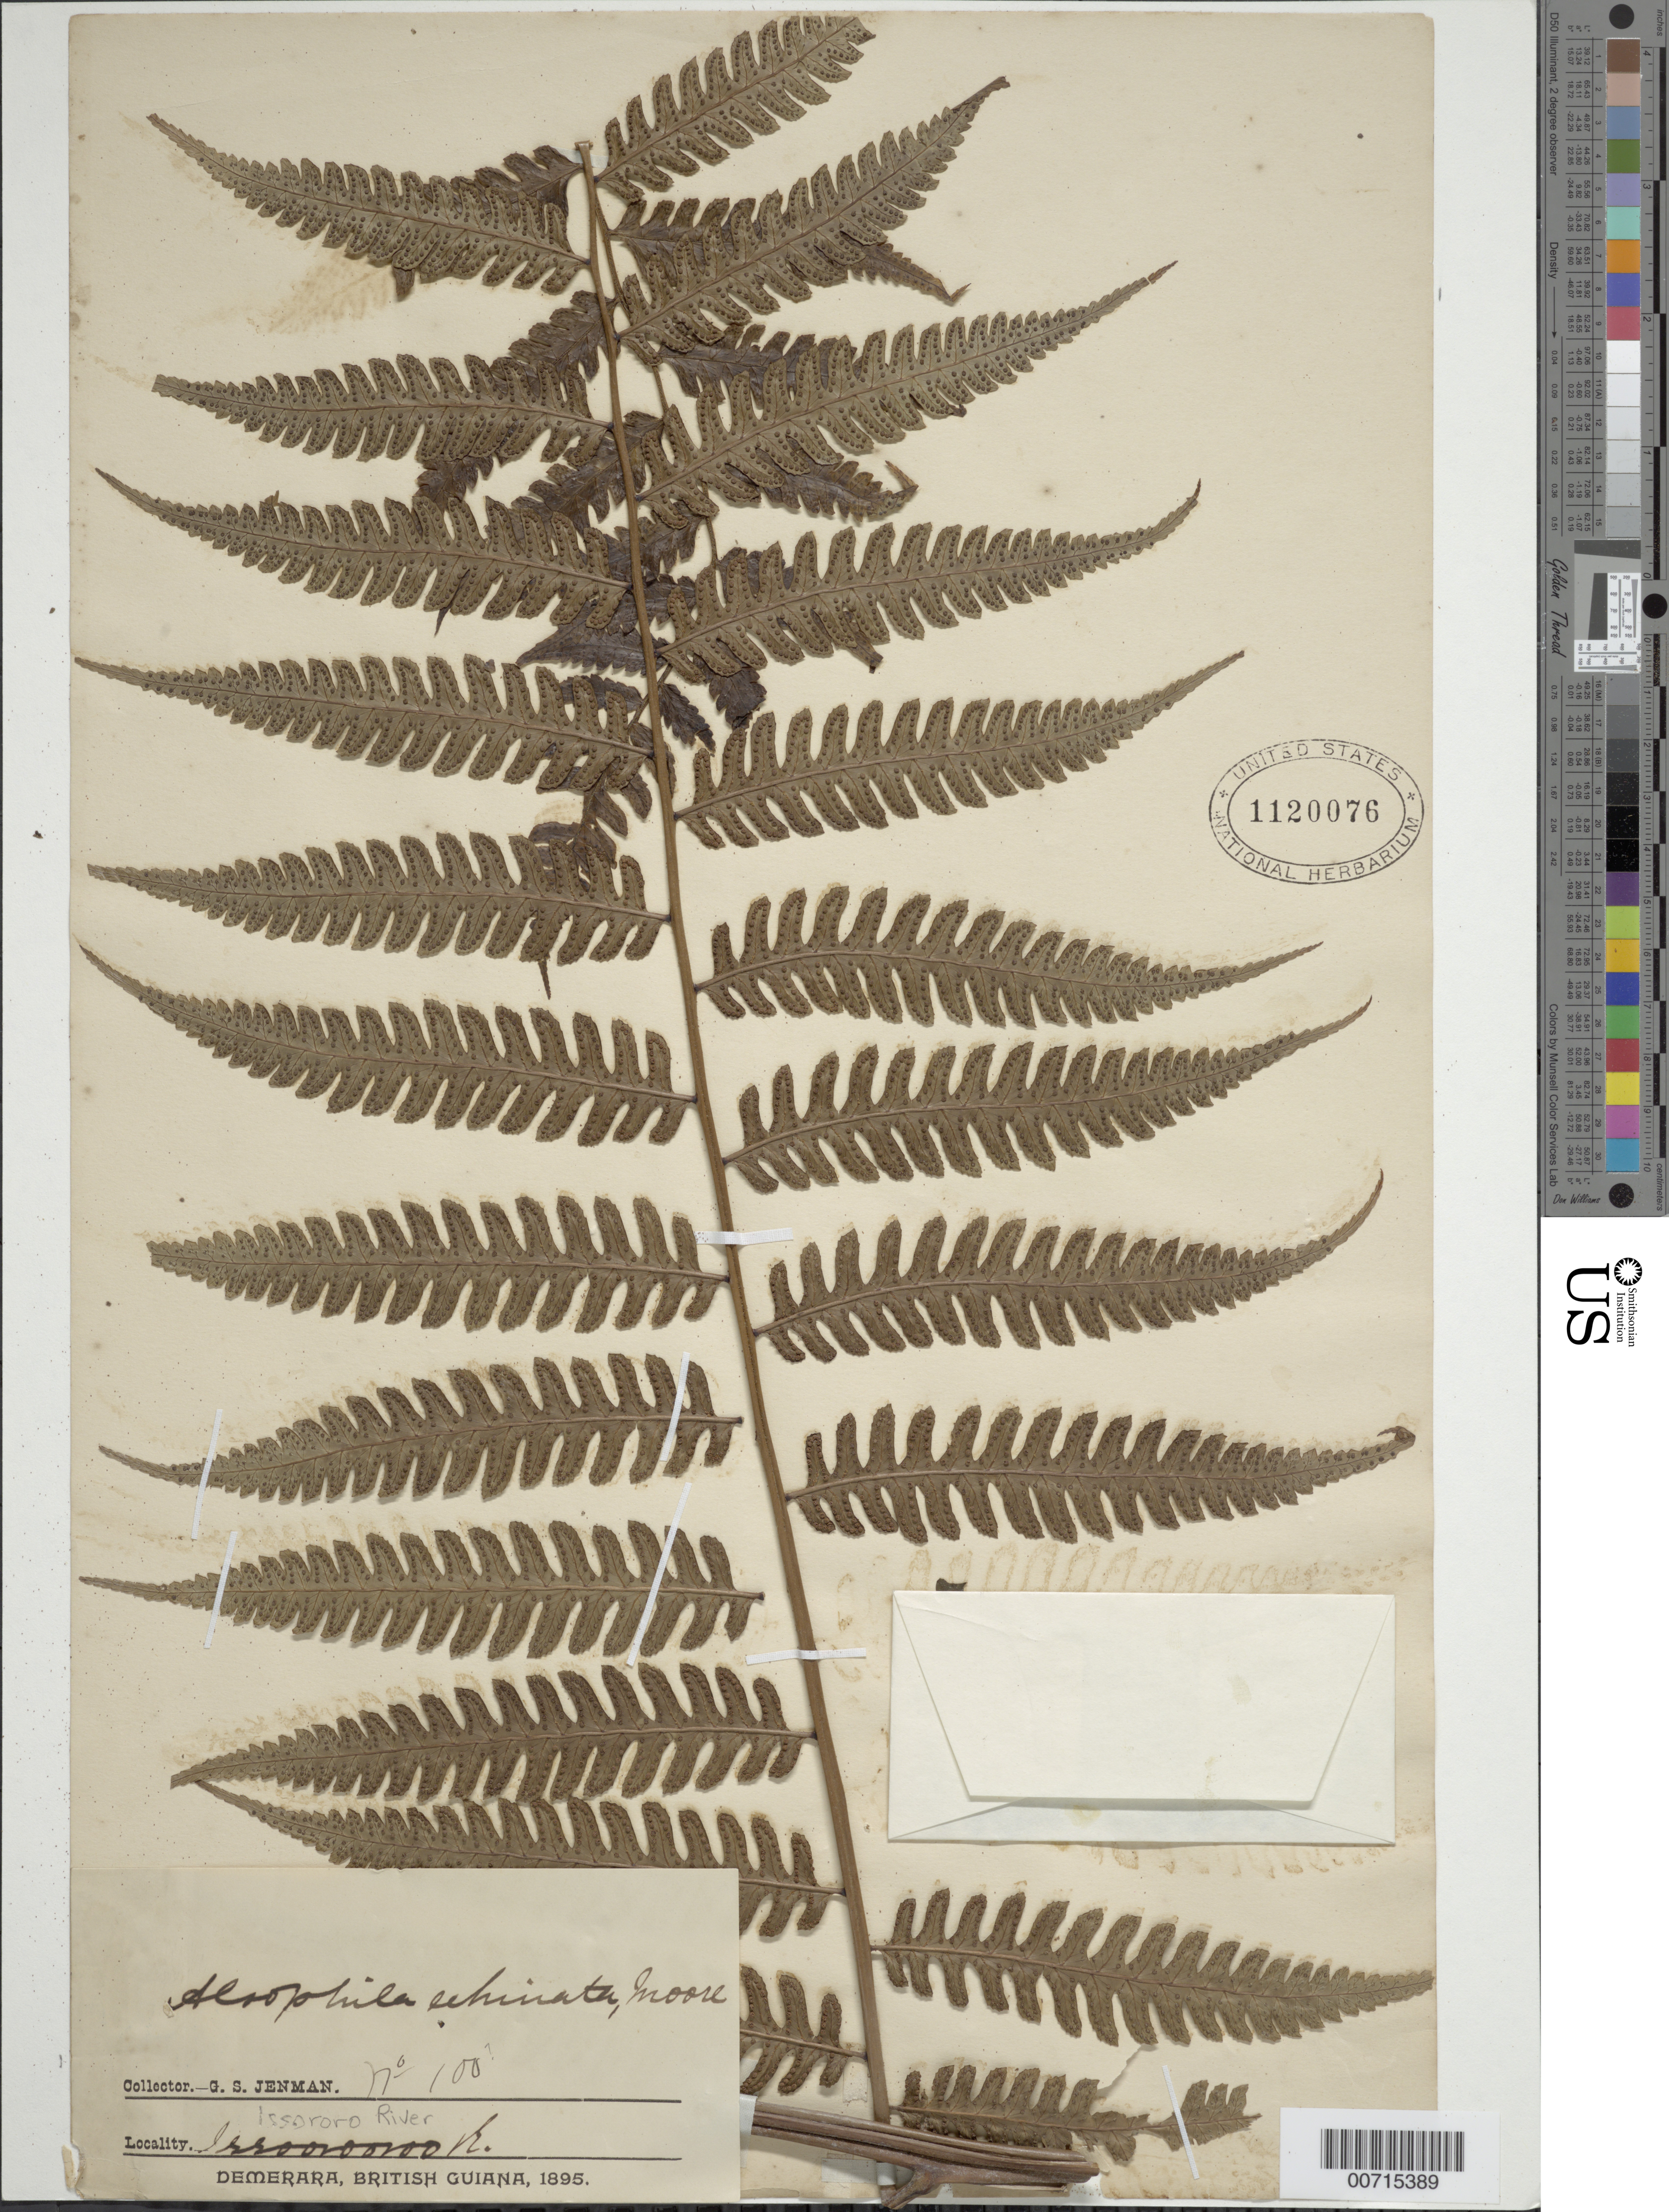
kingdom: Plantae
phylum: Tracheophyta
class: Polypodiopsida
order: Cyatheales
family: Cyatheaceae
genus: Cyathea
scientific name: Cyathea pungens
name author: (Willd.) Domin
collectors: G. S. Jenman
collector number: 100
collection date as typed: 1895 ?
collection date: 1895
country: Guyana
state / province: Pomeroon-Supenaam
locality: Issororo R.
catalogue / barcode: US 1120076